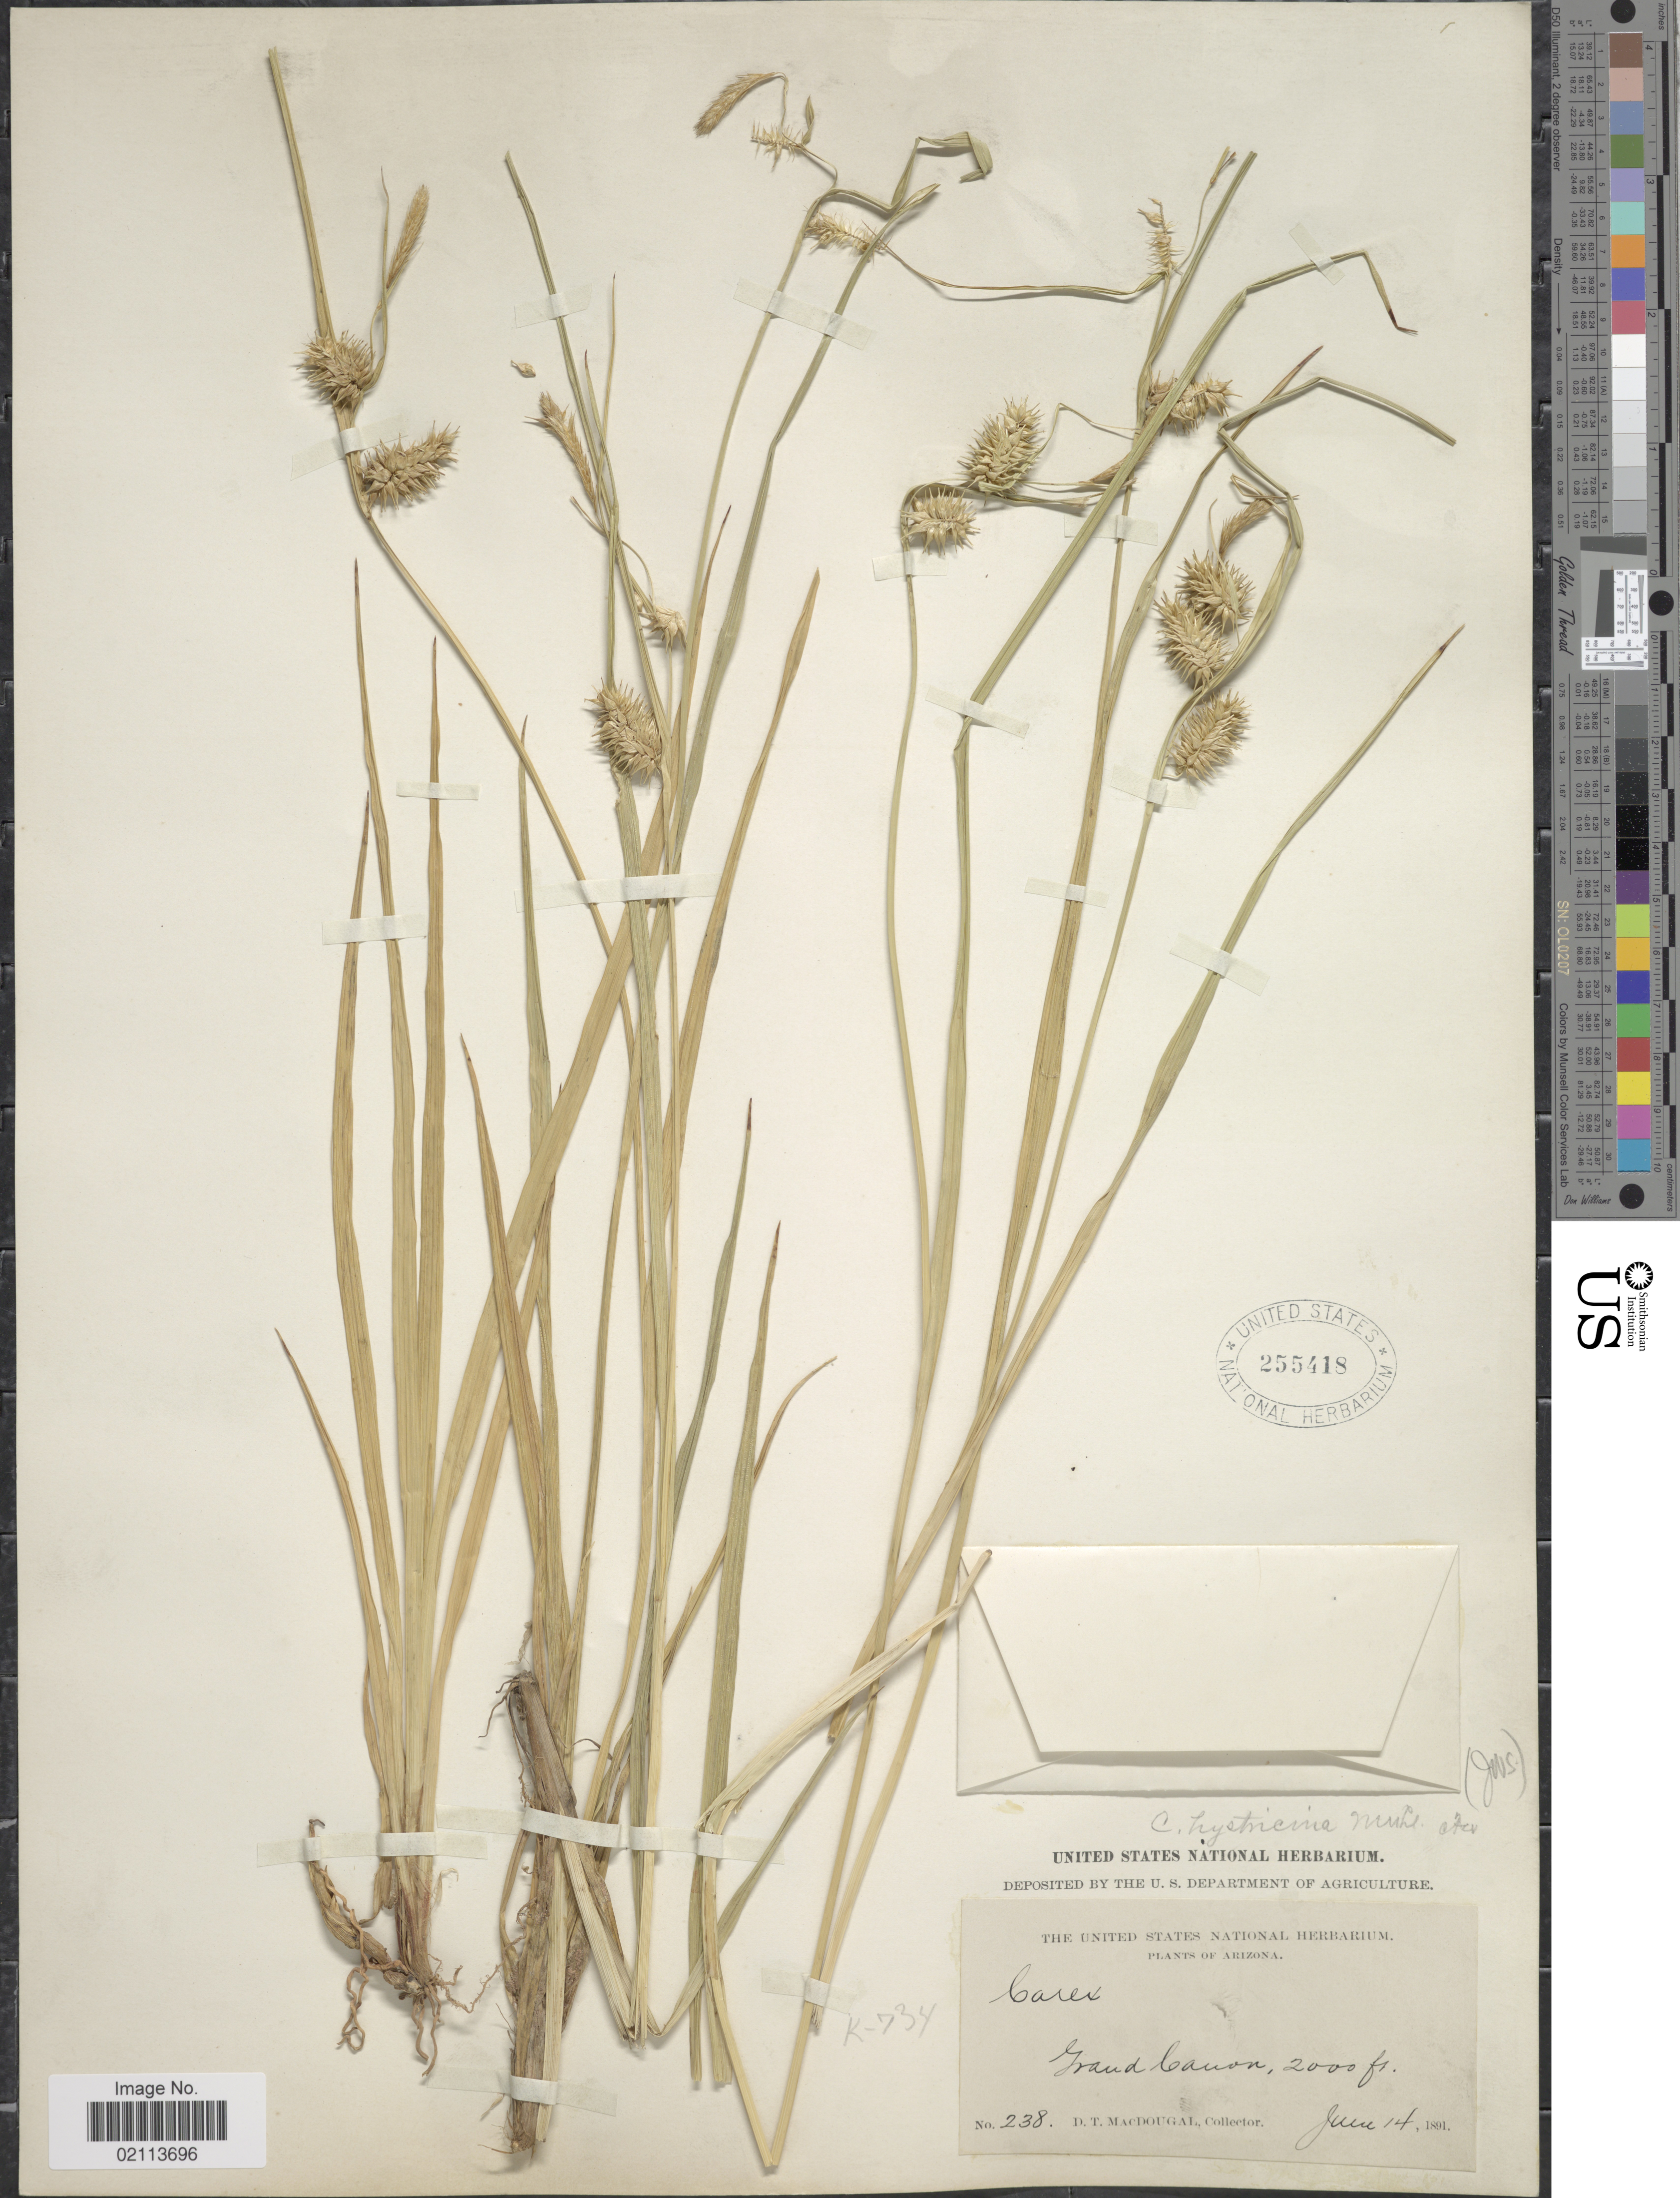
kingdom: Plantae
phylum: Tracheophyta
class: Liliopsida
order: Poales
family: Cyperaceae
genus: Carex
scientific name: Carex hystericina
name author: Muhl. ex Willd.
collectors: D. T. MacDougal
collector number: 238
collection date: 1891-06-14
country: United States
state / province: Arizona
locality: Grand Canon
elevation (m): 610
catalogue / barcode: US 255418